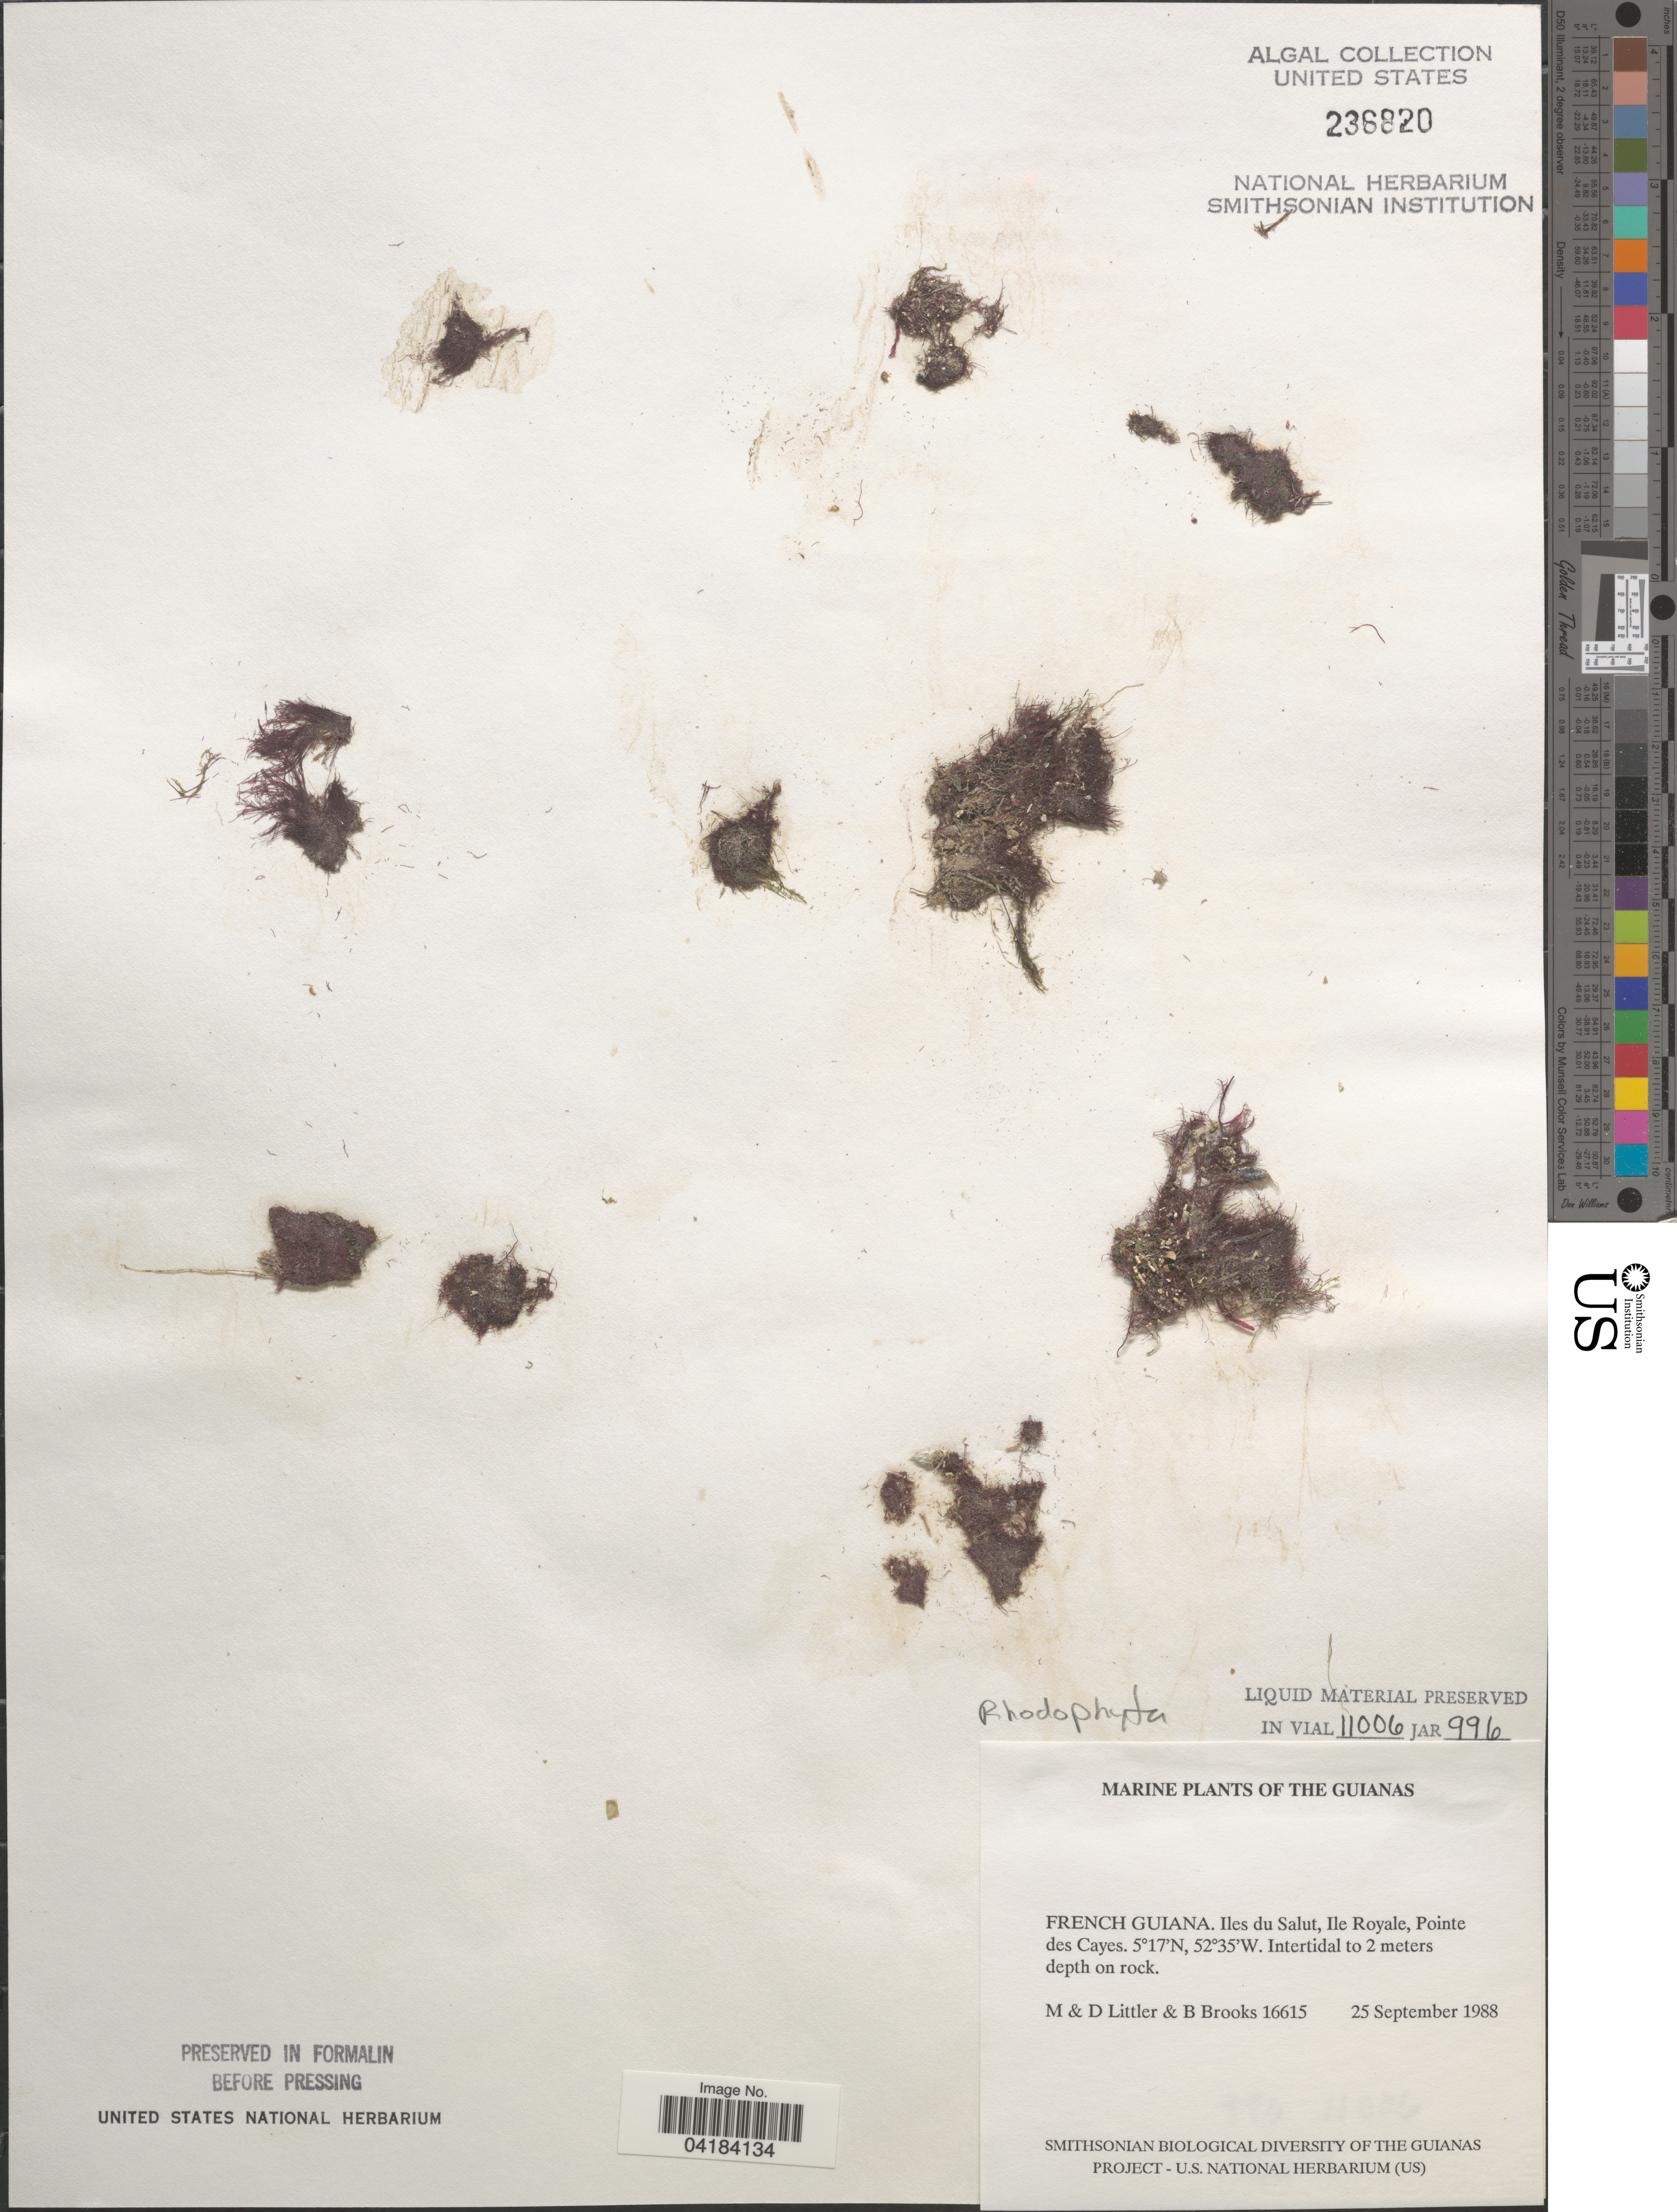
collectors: M. Littler, D. S. Littler & B. Brooks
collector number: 16615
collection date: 1988-09-25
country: French Guiana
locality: The Guianas. Iles du Salut, Ile Royale, Pointe des Cayes.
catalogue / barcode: US 236820